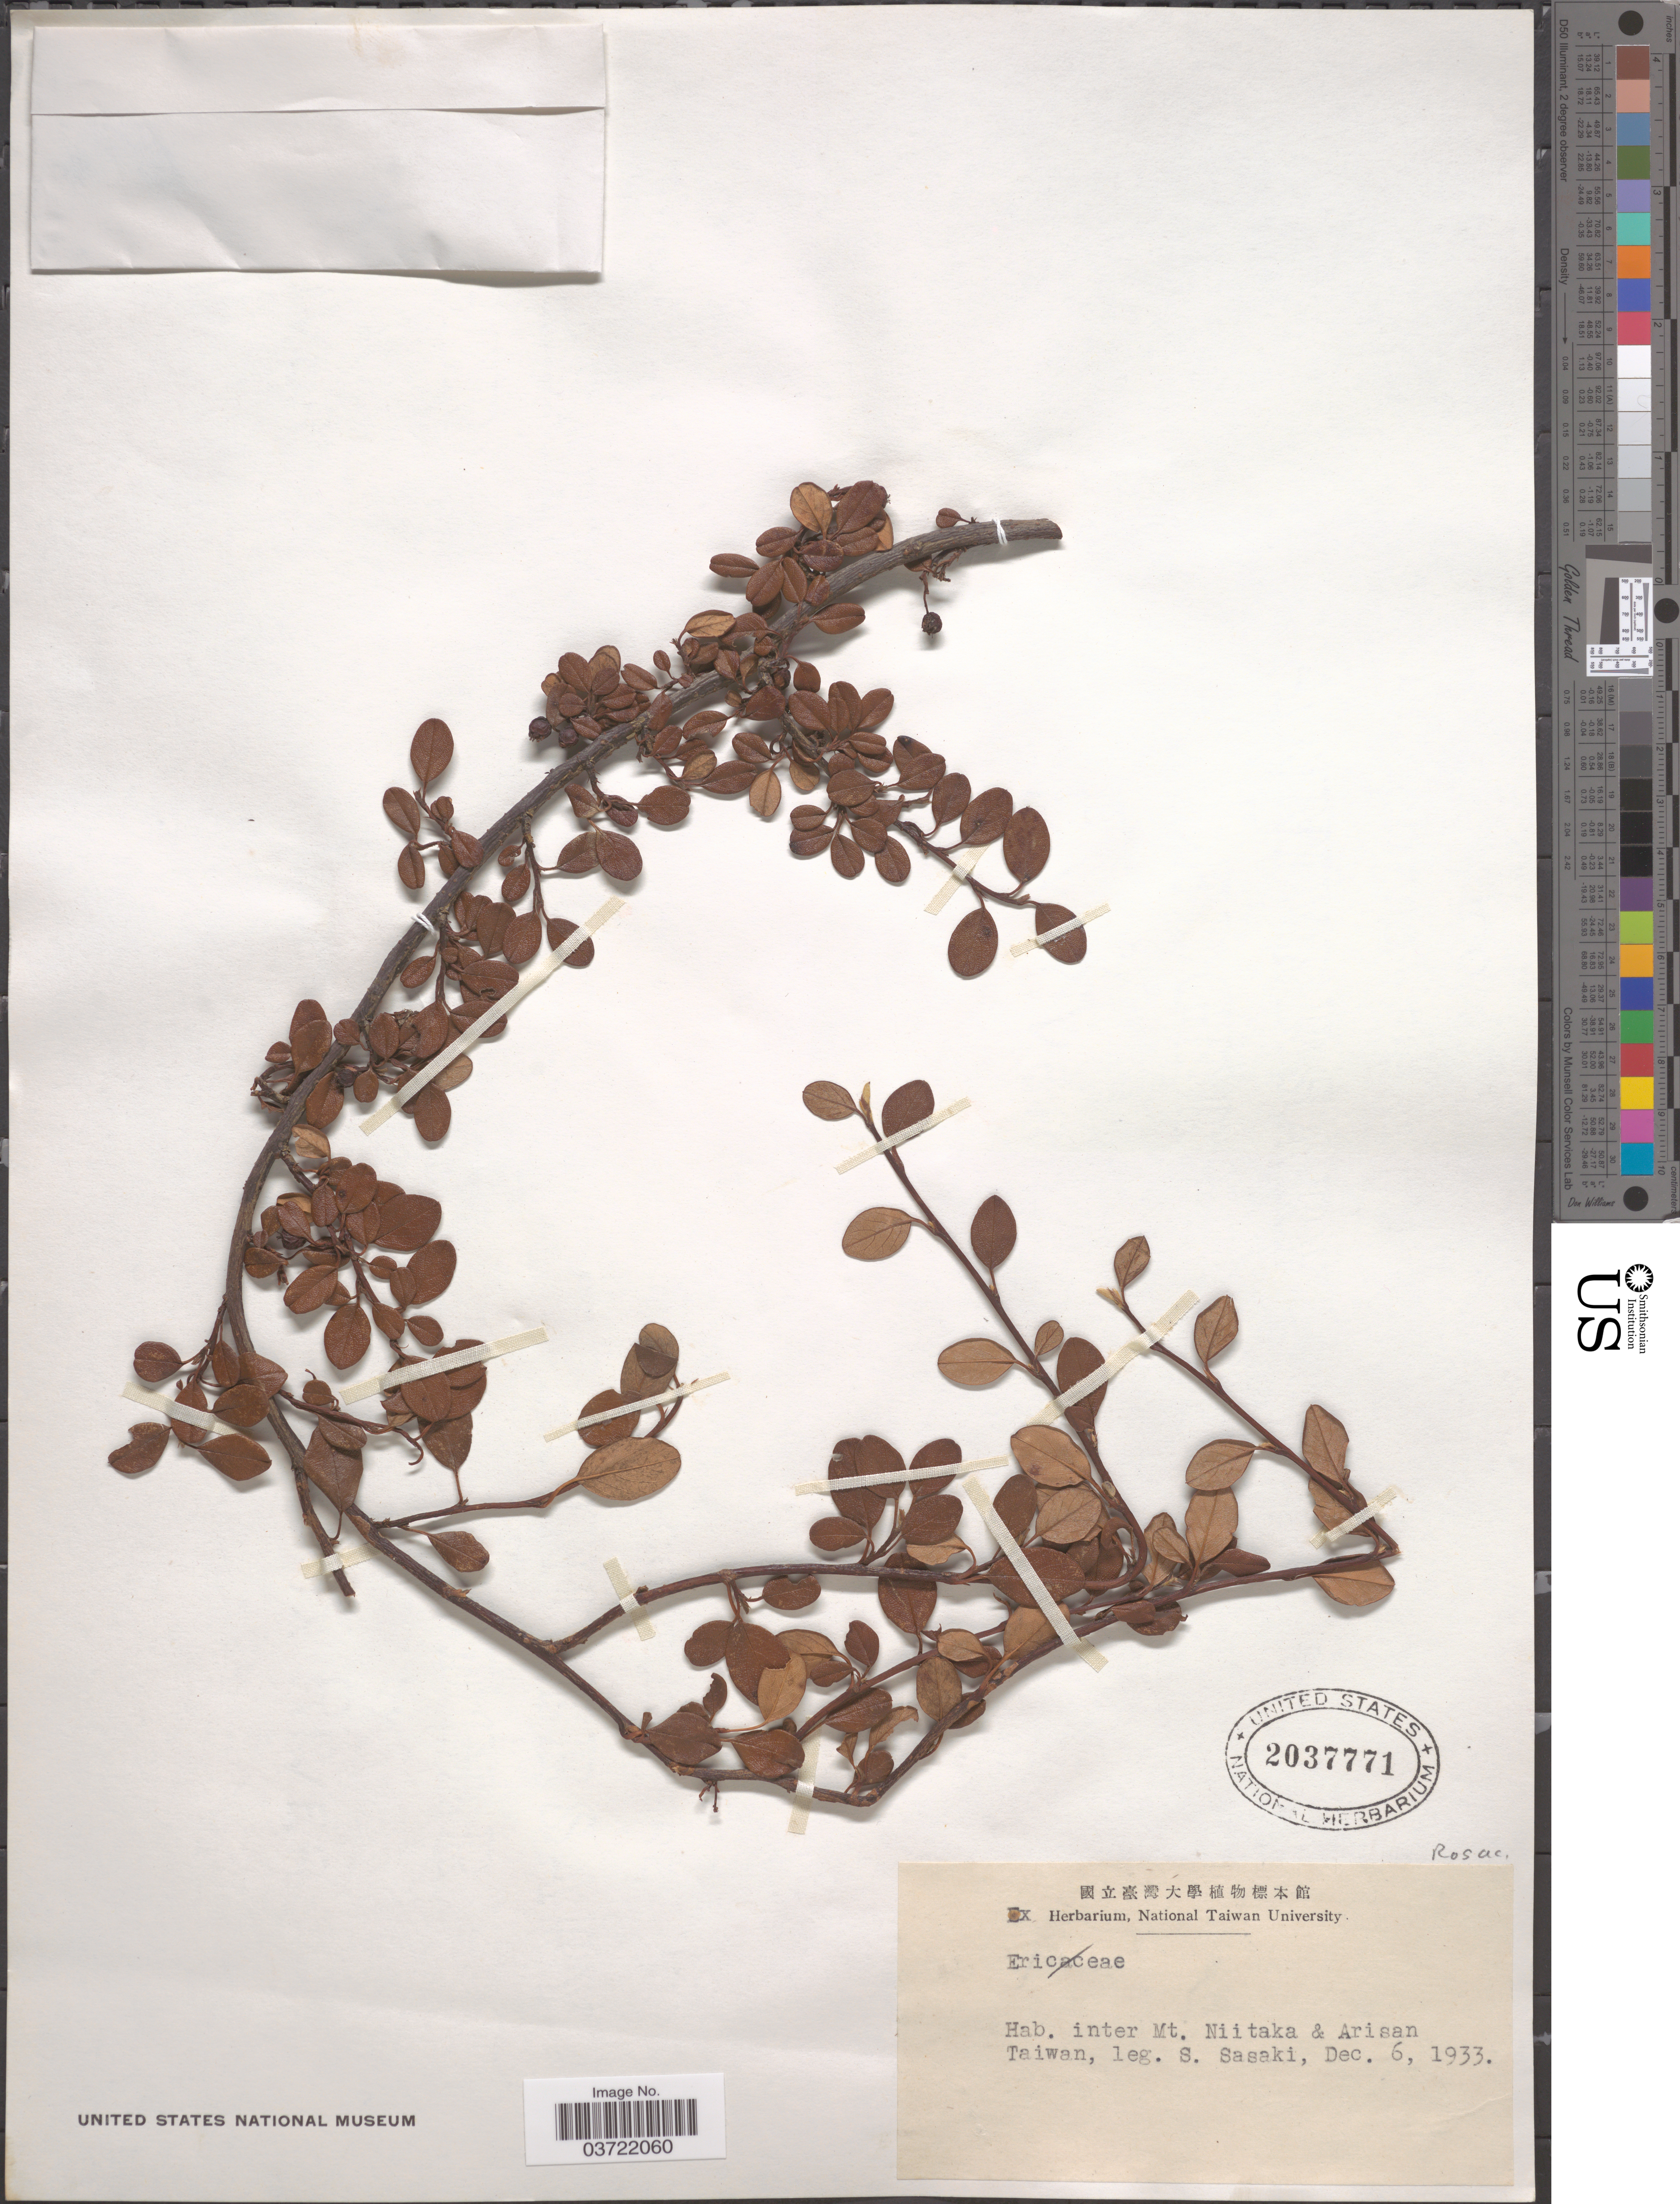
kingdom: Plantae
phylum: Tracheophyta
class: Liliopsida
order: Poales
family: Juncaceae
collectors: S. Sasaki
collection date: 1933-12-06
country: Taiwan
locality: Inter Mt. Niitaka & Arisan.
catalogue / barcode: US 2037771